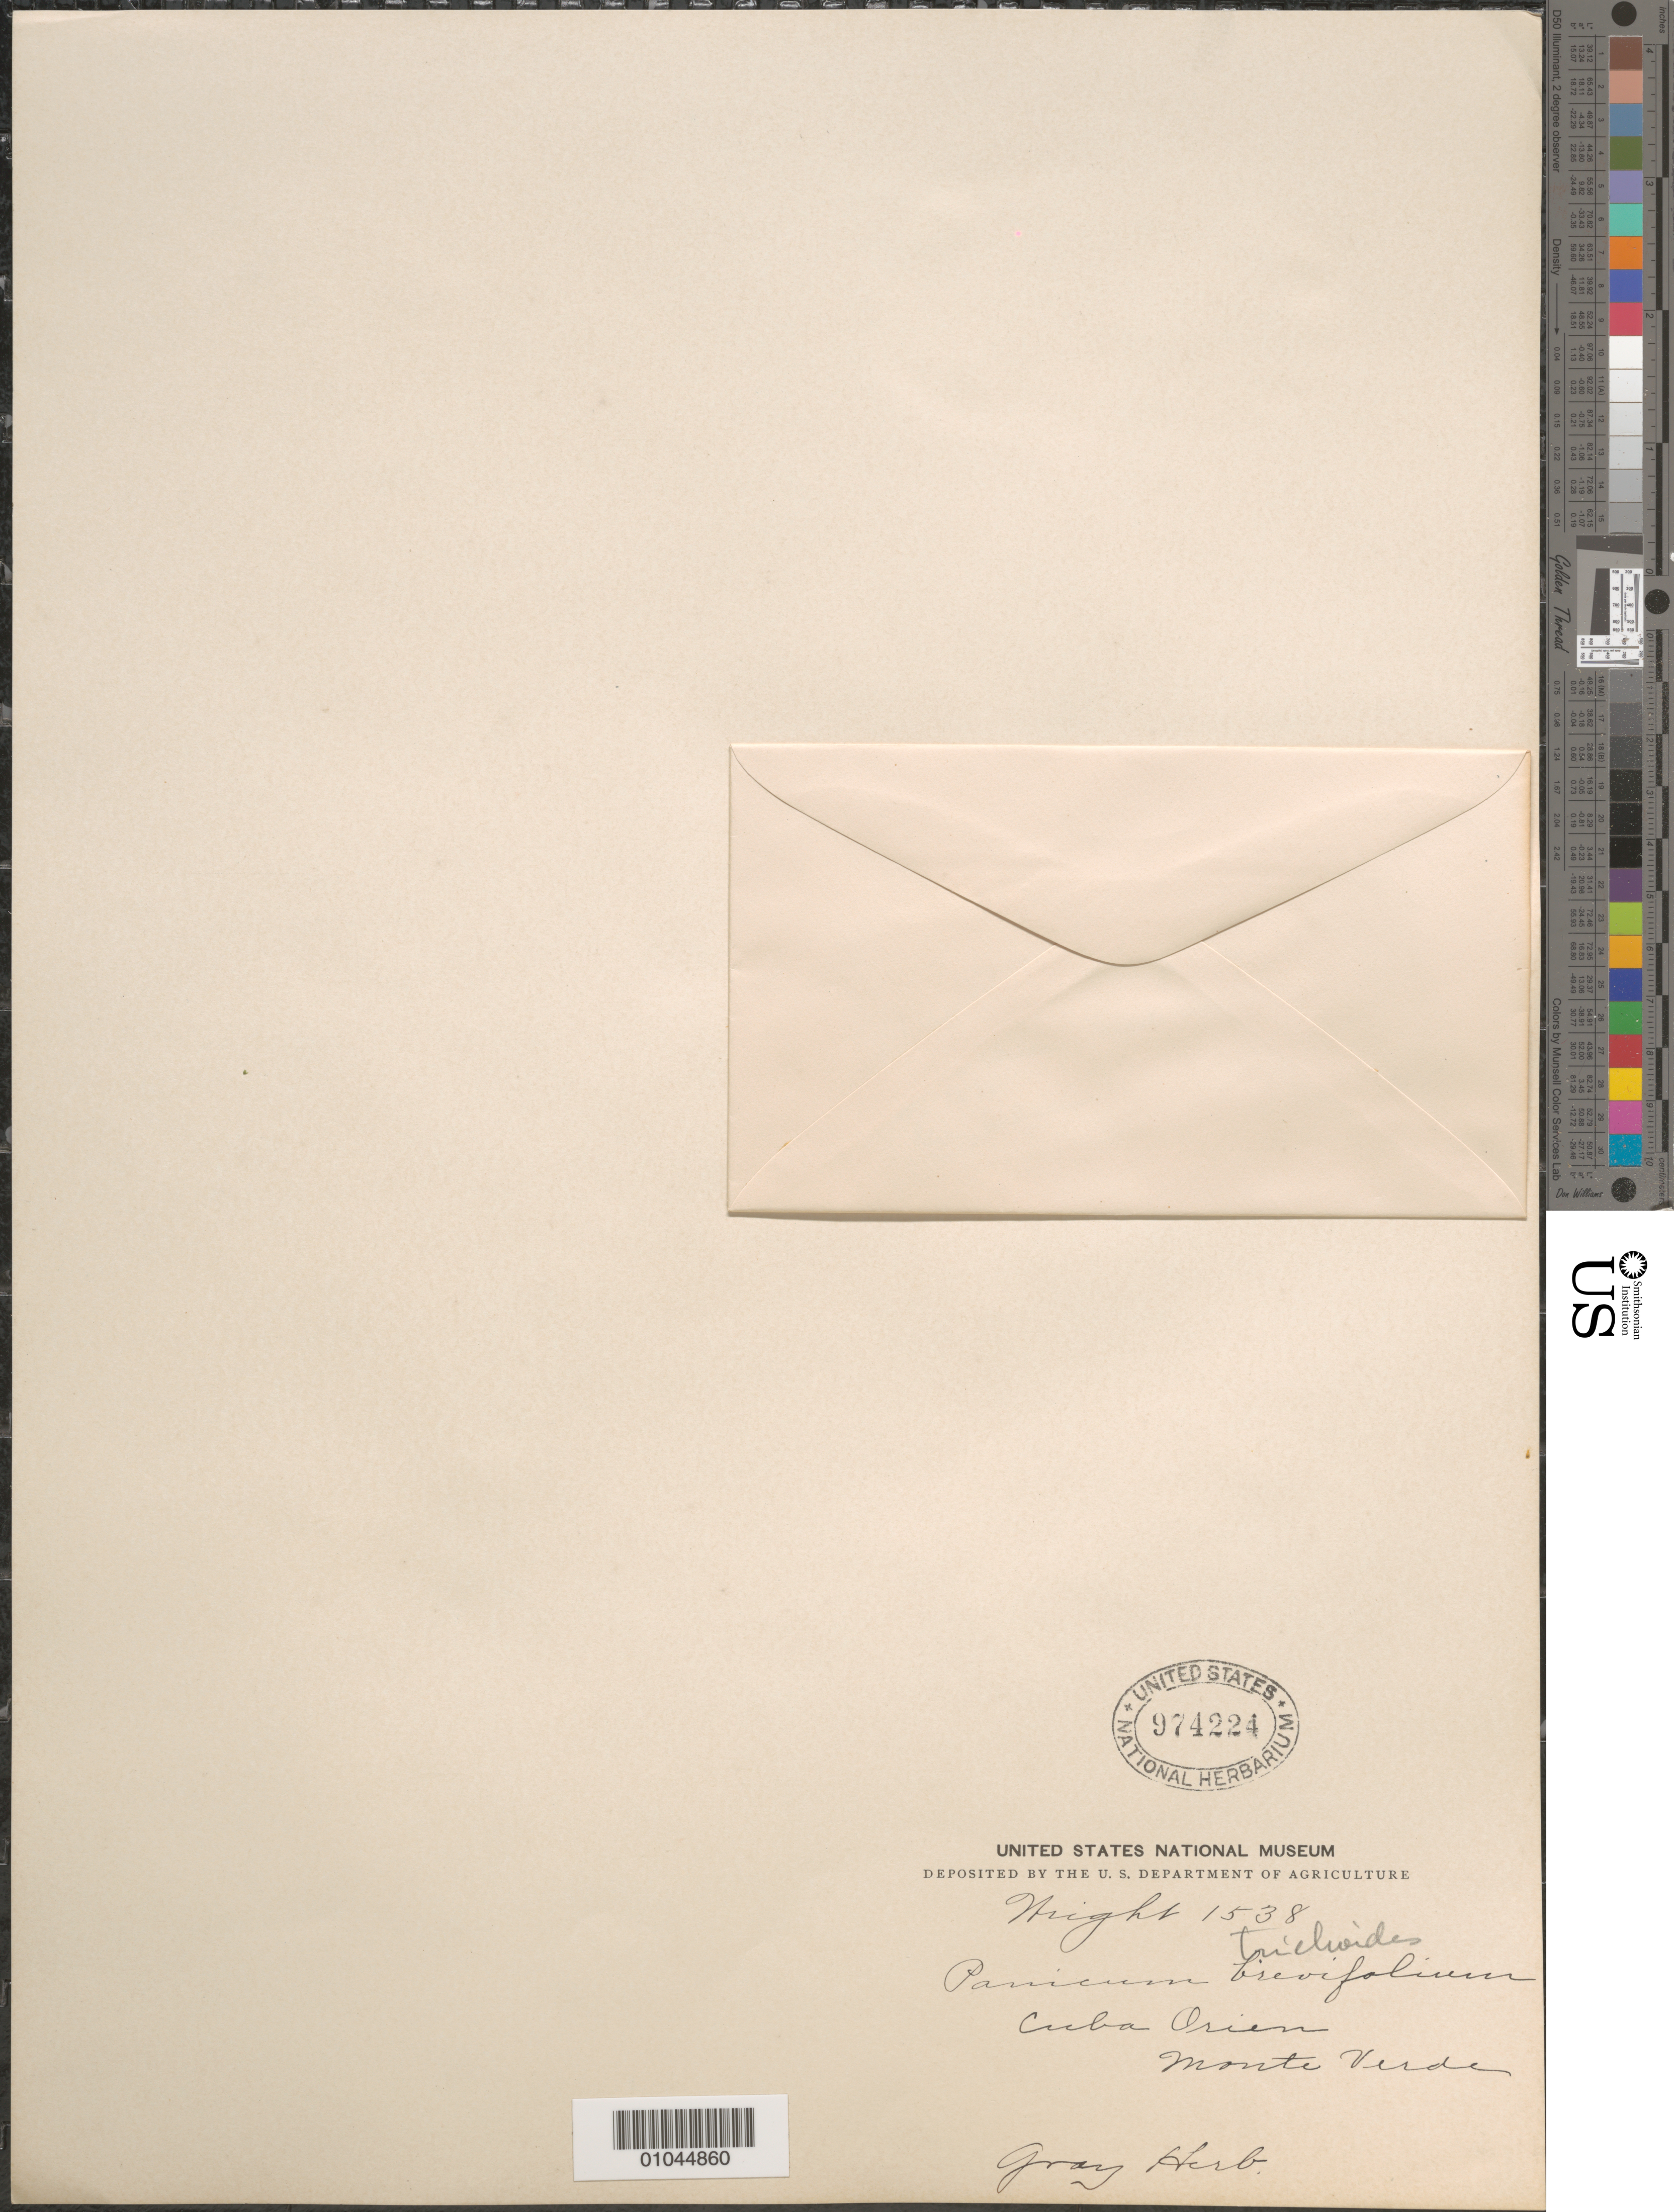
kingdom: Plantae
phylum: Tracheophyta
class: Liliopsida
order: Poales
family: Poaceae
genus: Panicum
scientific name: Panicum trichoides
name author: Sw.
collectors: C. Wright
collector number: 1538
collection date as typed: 1859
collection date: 1859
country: Cuba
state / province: Oriente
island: Cuba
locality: Monte Verde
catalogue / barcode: US 974224